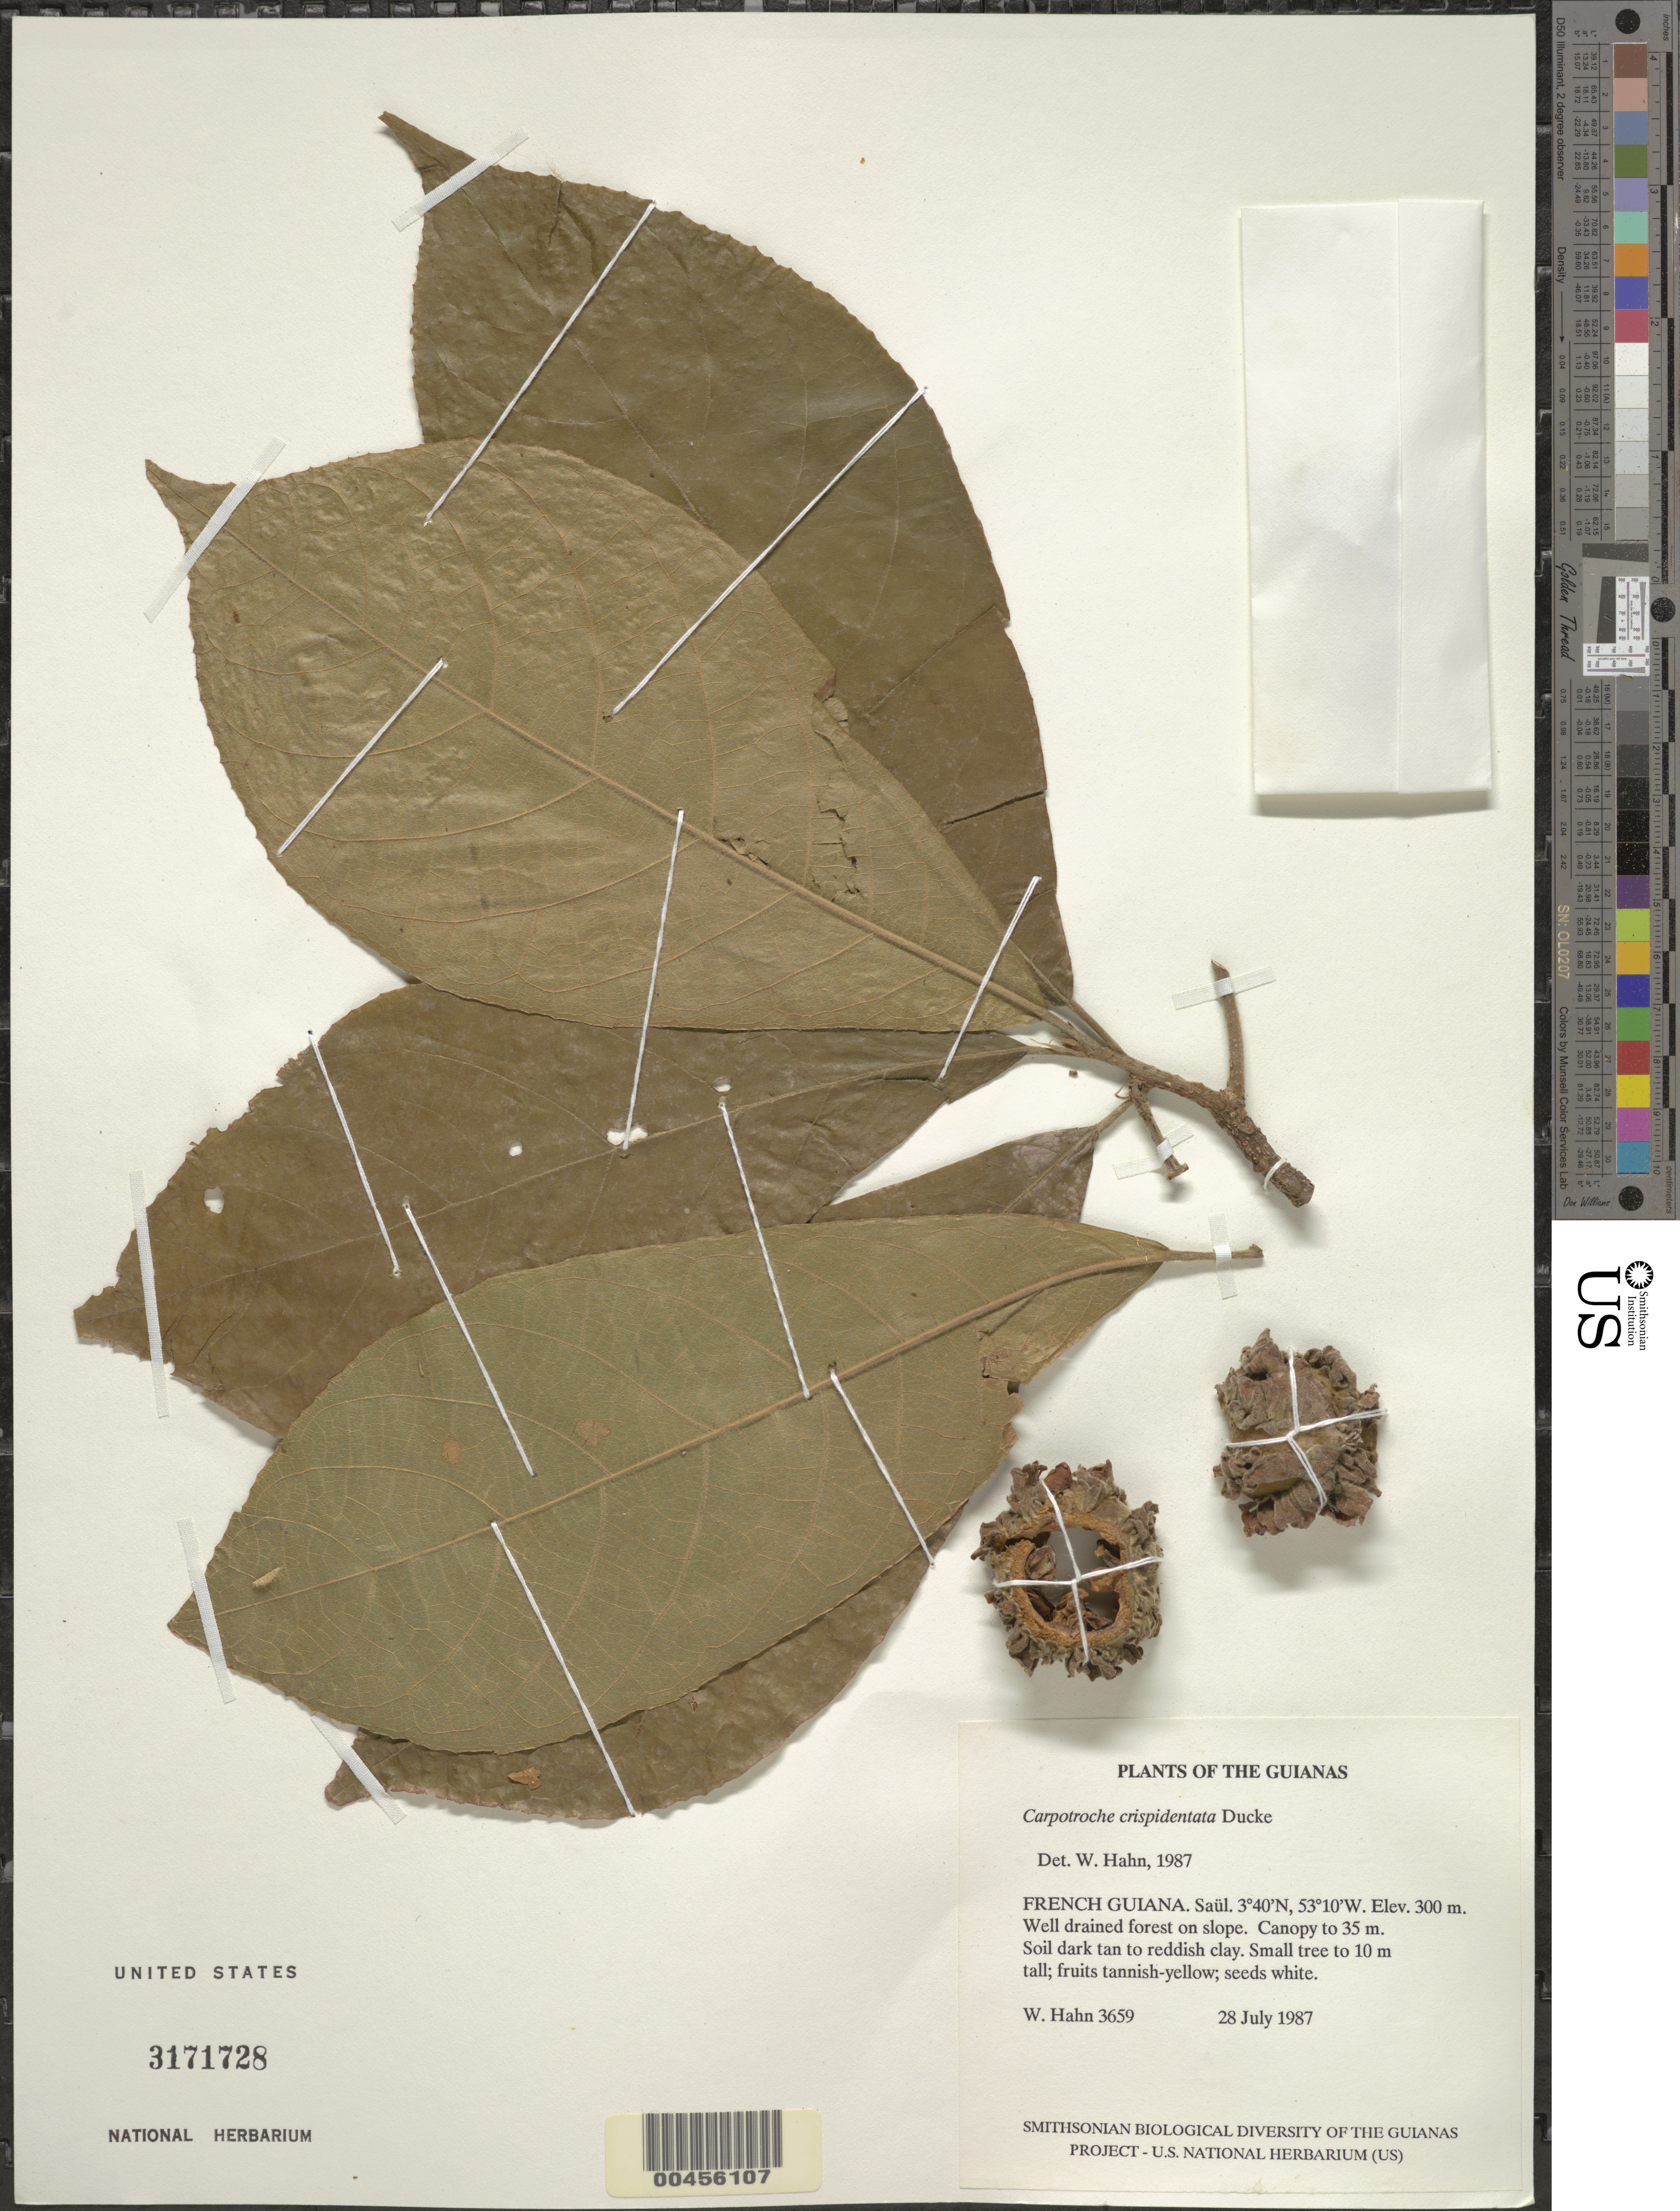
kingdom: Plantae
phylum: Tracheophyta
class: Magnoliopsida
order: Malpighiales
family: Achariaceae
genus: Carpotroche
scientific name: Carpotroche crispidentata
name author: Ducke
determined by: Hahn, William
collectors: W. Hahn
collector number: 3659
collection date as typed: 28 July 1987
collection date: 1987-07-28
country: French Guiana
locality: Saül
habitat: Well drained forest on slope. Canopy to 35 m. Soil dark tan to reddish clay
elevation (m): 300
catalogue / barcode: US 3171728